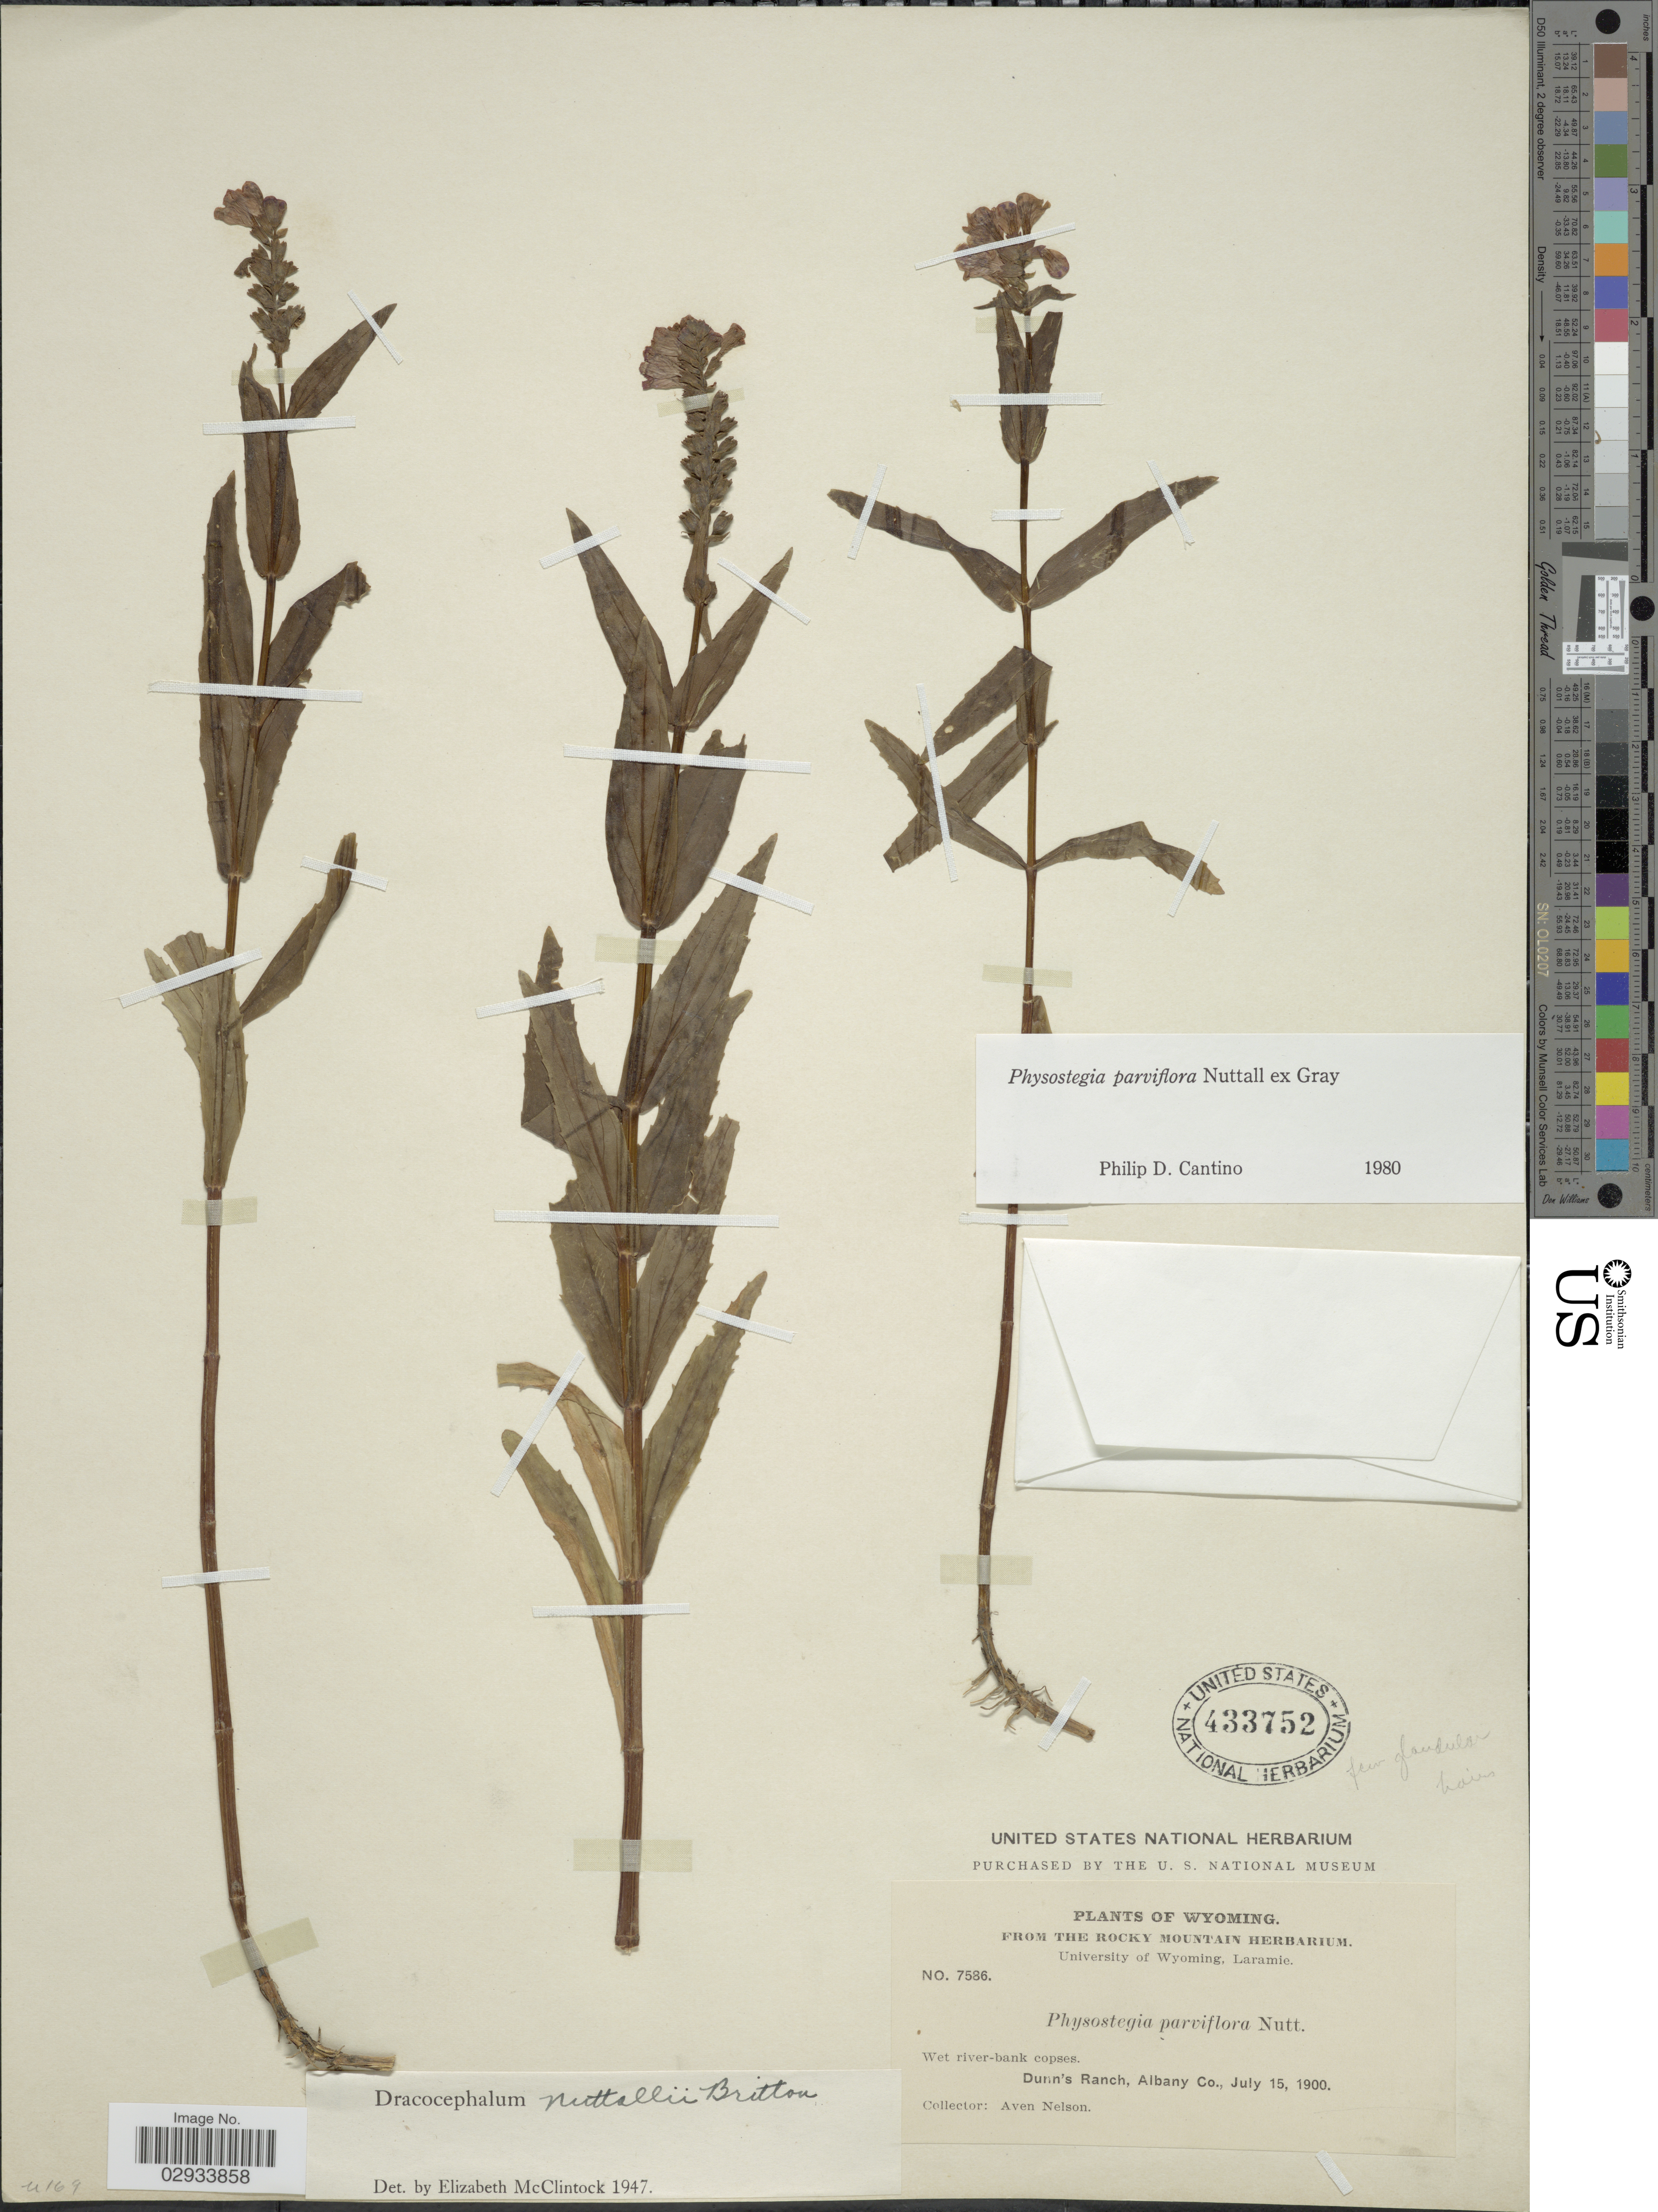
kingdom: Plantae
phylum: Tracheophyta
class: Magnoliopsida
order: Lamiales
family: Lamiaceae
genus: Physostegia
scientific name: Physostegia parviflora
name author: Nutt. ex A. Gray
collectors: A. Nelson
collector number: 7586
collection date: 1900-07-15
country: United States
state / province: Wyoming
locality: Dunn's Ranch, Albany Co.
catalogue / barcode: US 433752